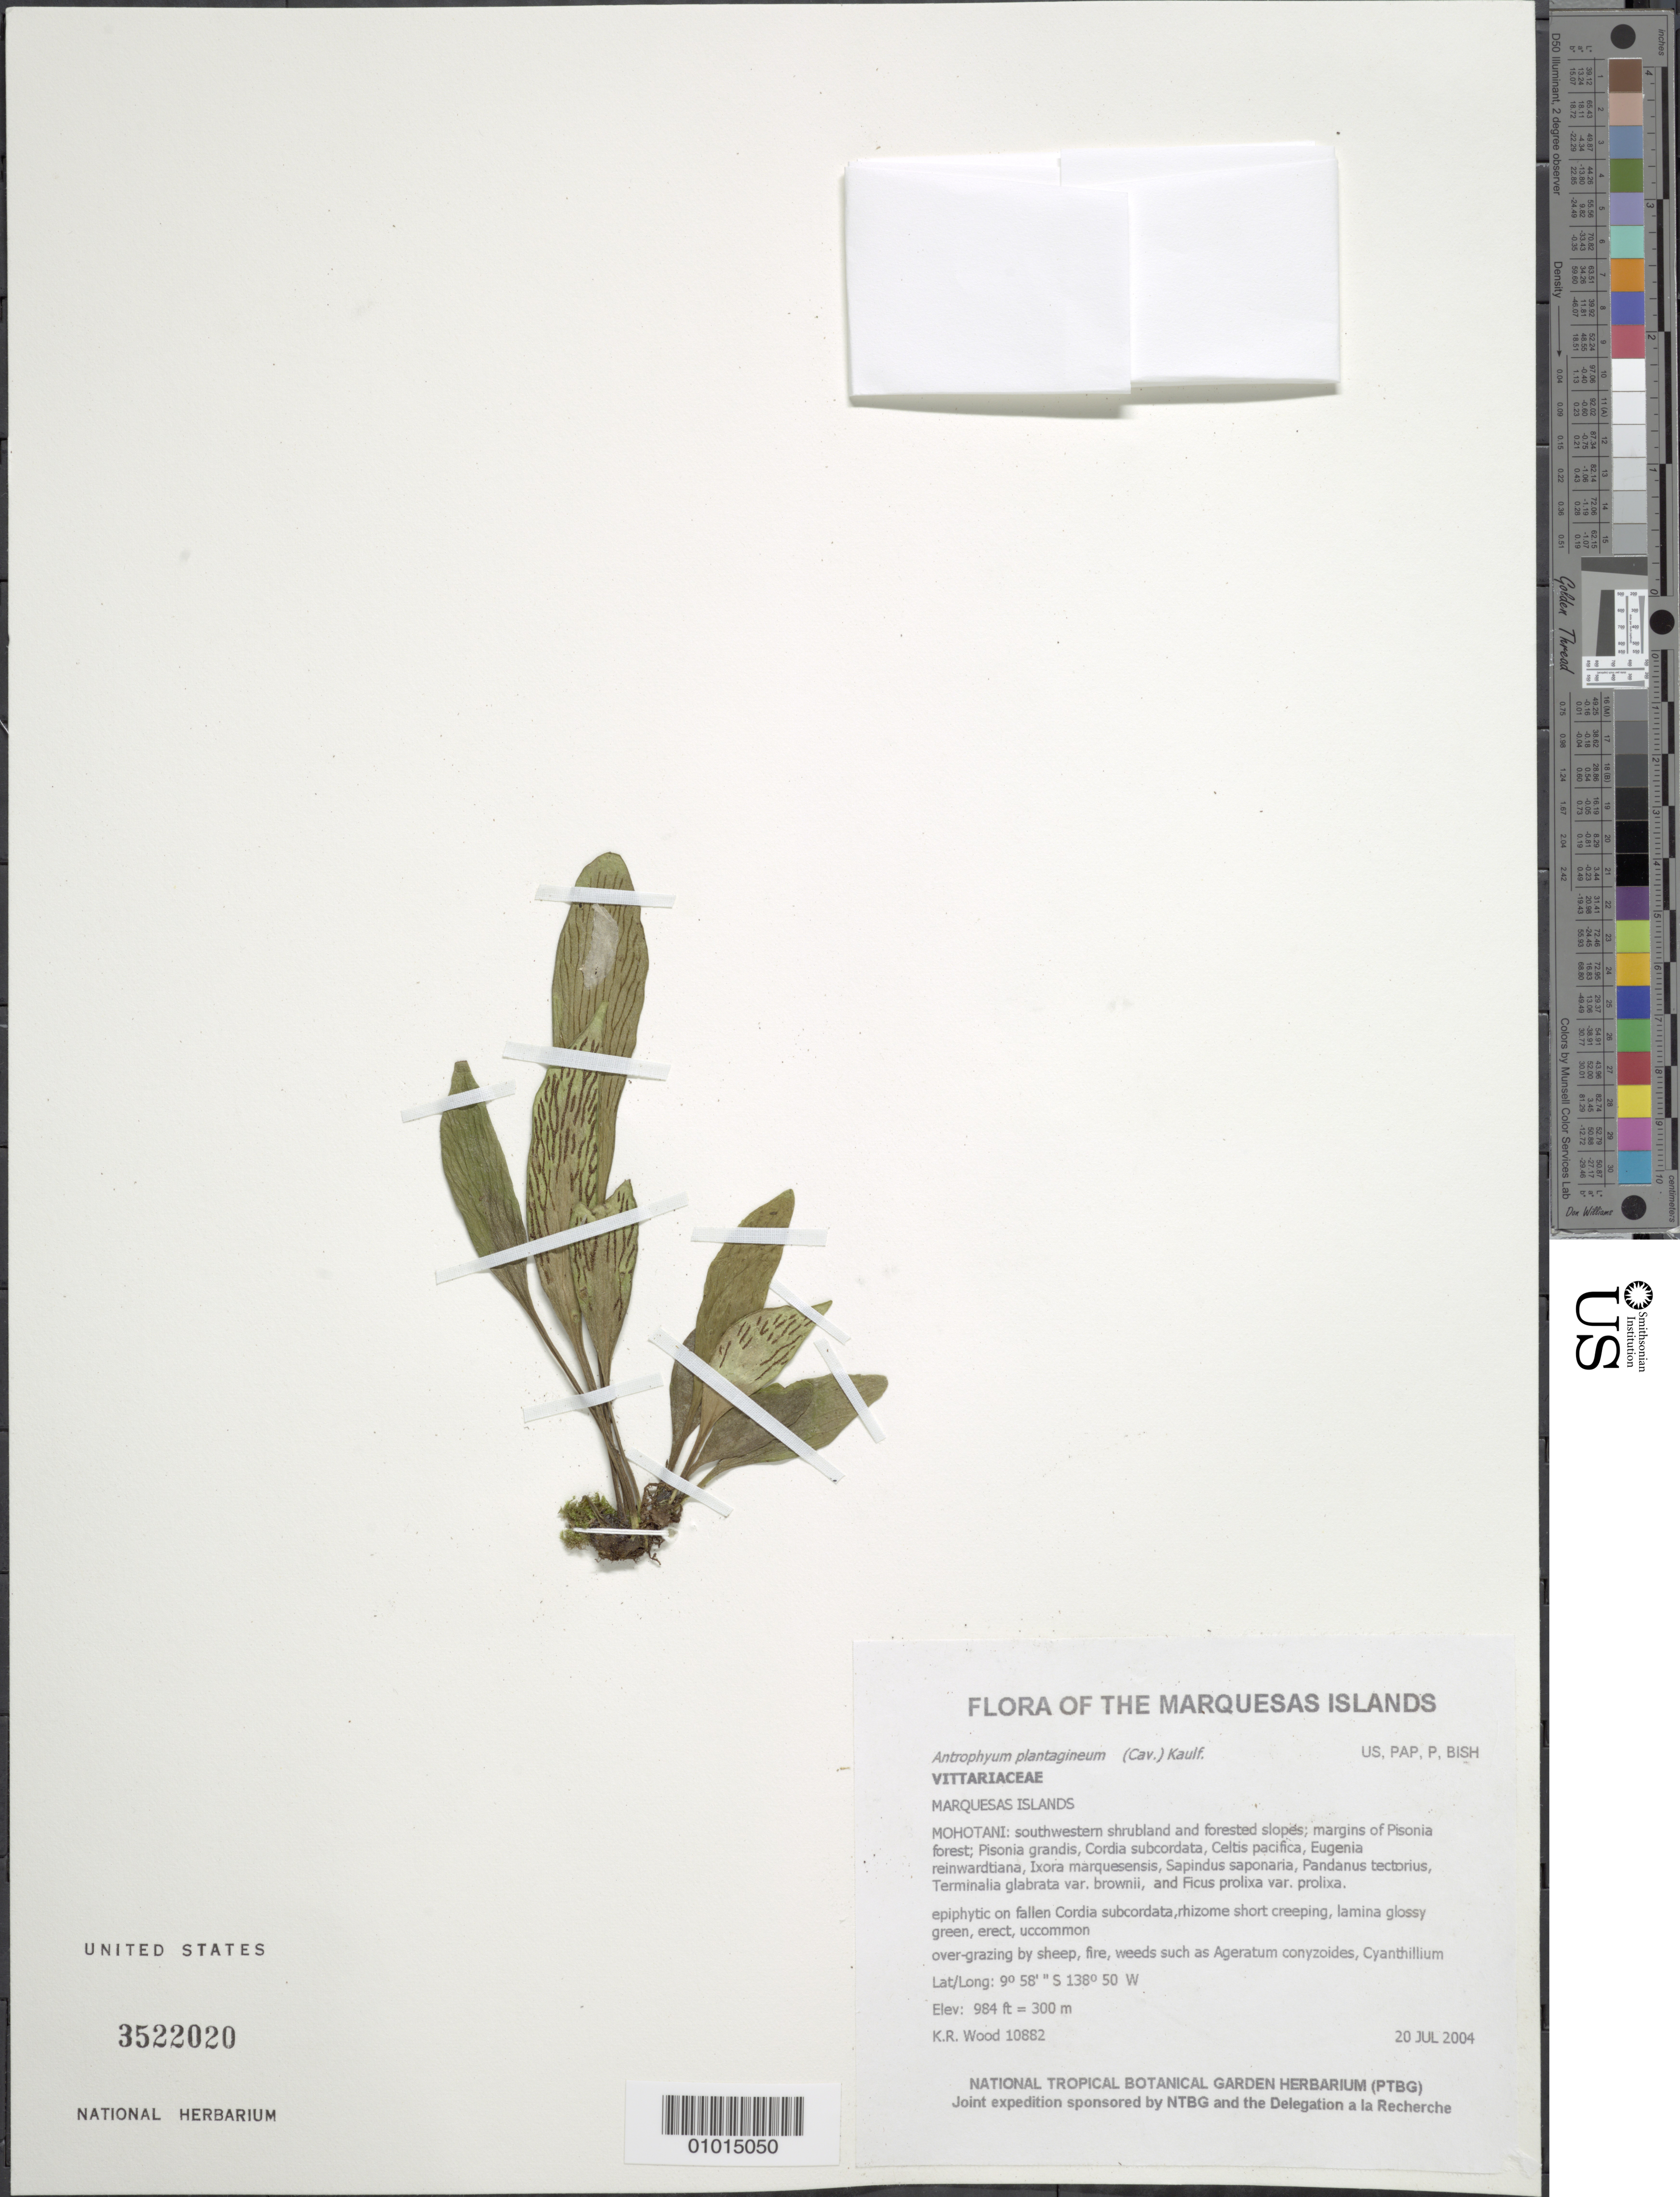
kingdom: Plantae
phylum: Tracheophyta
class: Polypodiopsida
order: Polypodiales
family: Pteridaceae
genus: Antrophyum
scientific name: Antrophyum plantagineum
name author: (Cav.) Kaulf.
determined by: Lorence, David H., (PTBG), National Tropical Botanical Garden (UNITED STATES)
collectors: K. R. Wood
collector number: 10882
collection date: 2004-07-20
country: French Polynesia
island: Mohotani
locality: Southwestern shrubland and forested slopes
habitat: Margins of Pisonia forest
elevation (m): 300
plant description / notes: Over-grazing by sheep, fire, weeds such as Ageratum conyzoides, Cyanthillium cinereum, Chamaesyce hirta, Senna occidentalis, Ocimum gratissimum, Abutilon hirtum, Passiflora foetida, Rhynchelytrum repens, and Urochloa reptans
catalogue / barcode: US 3522020